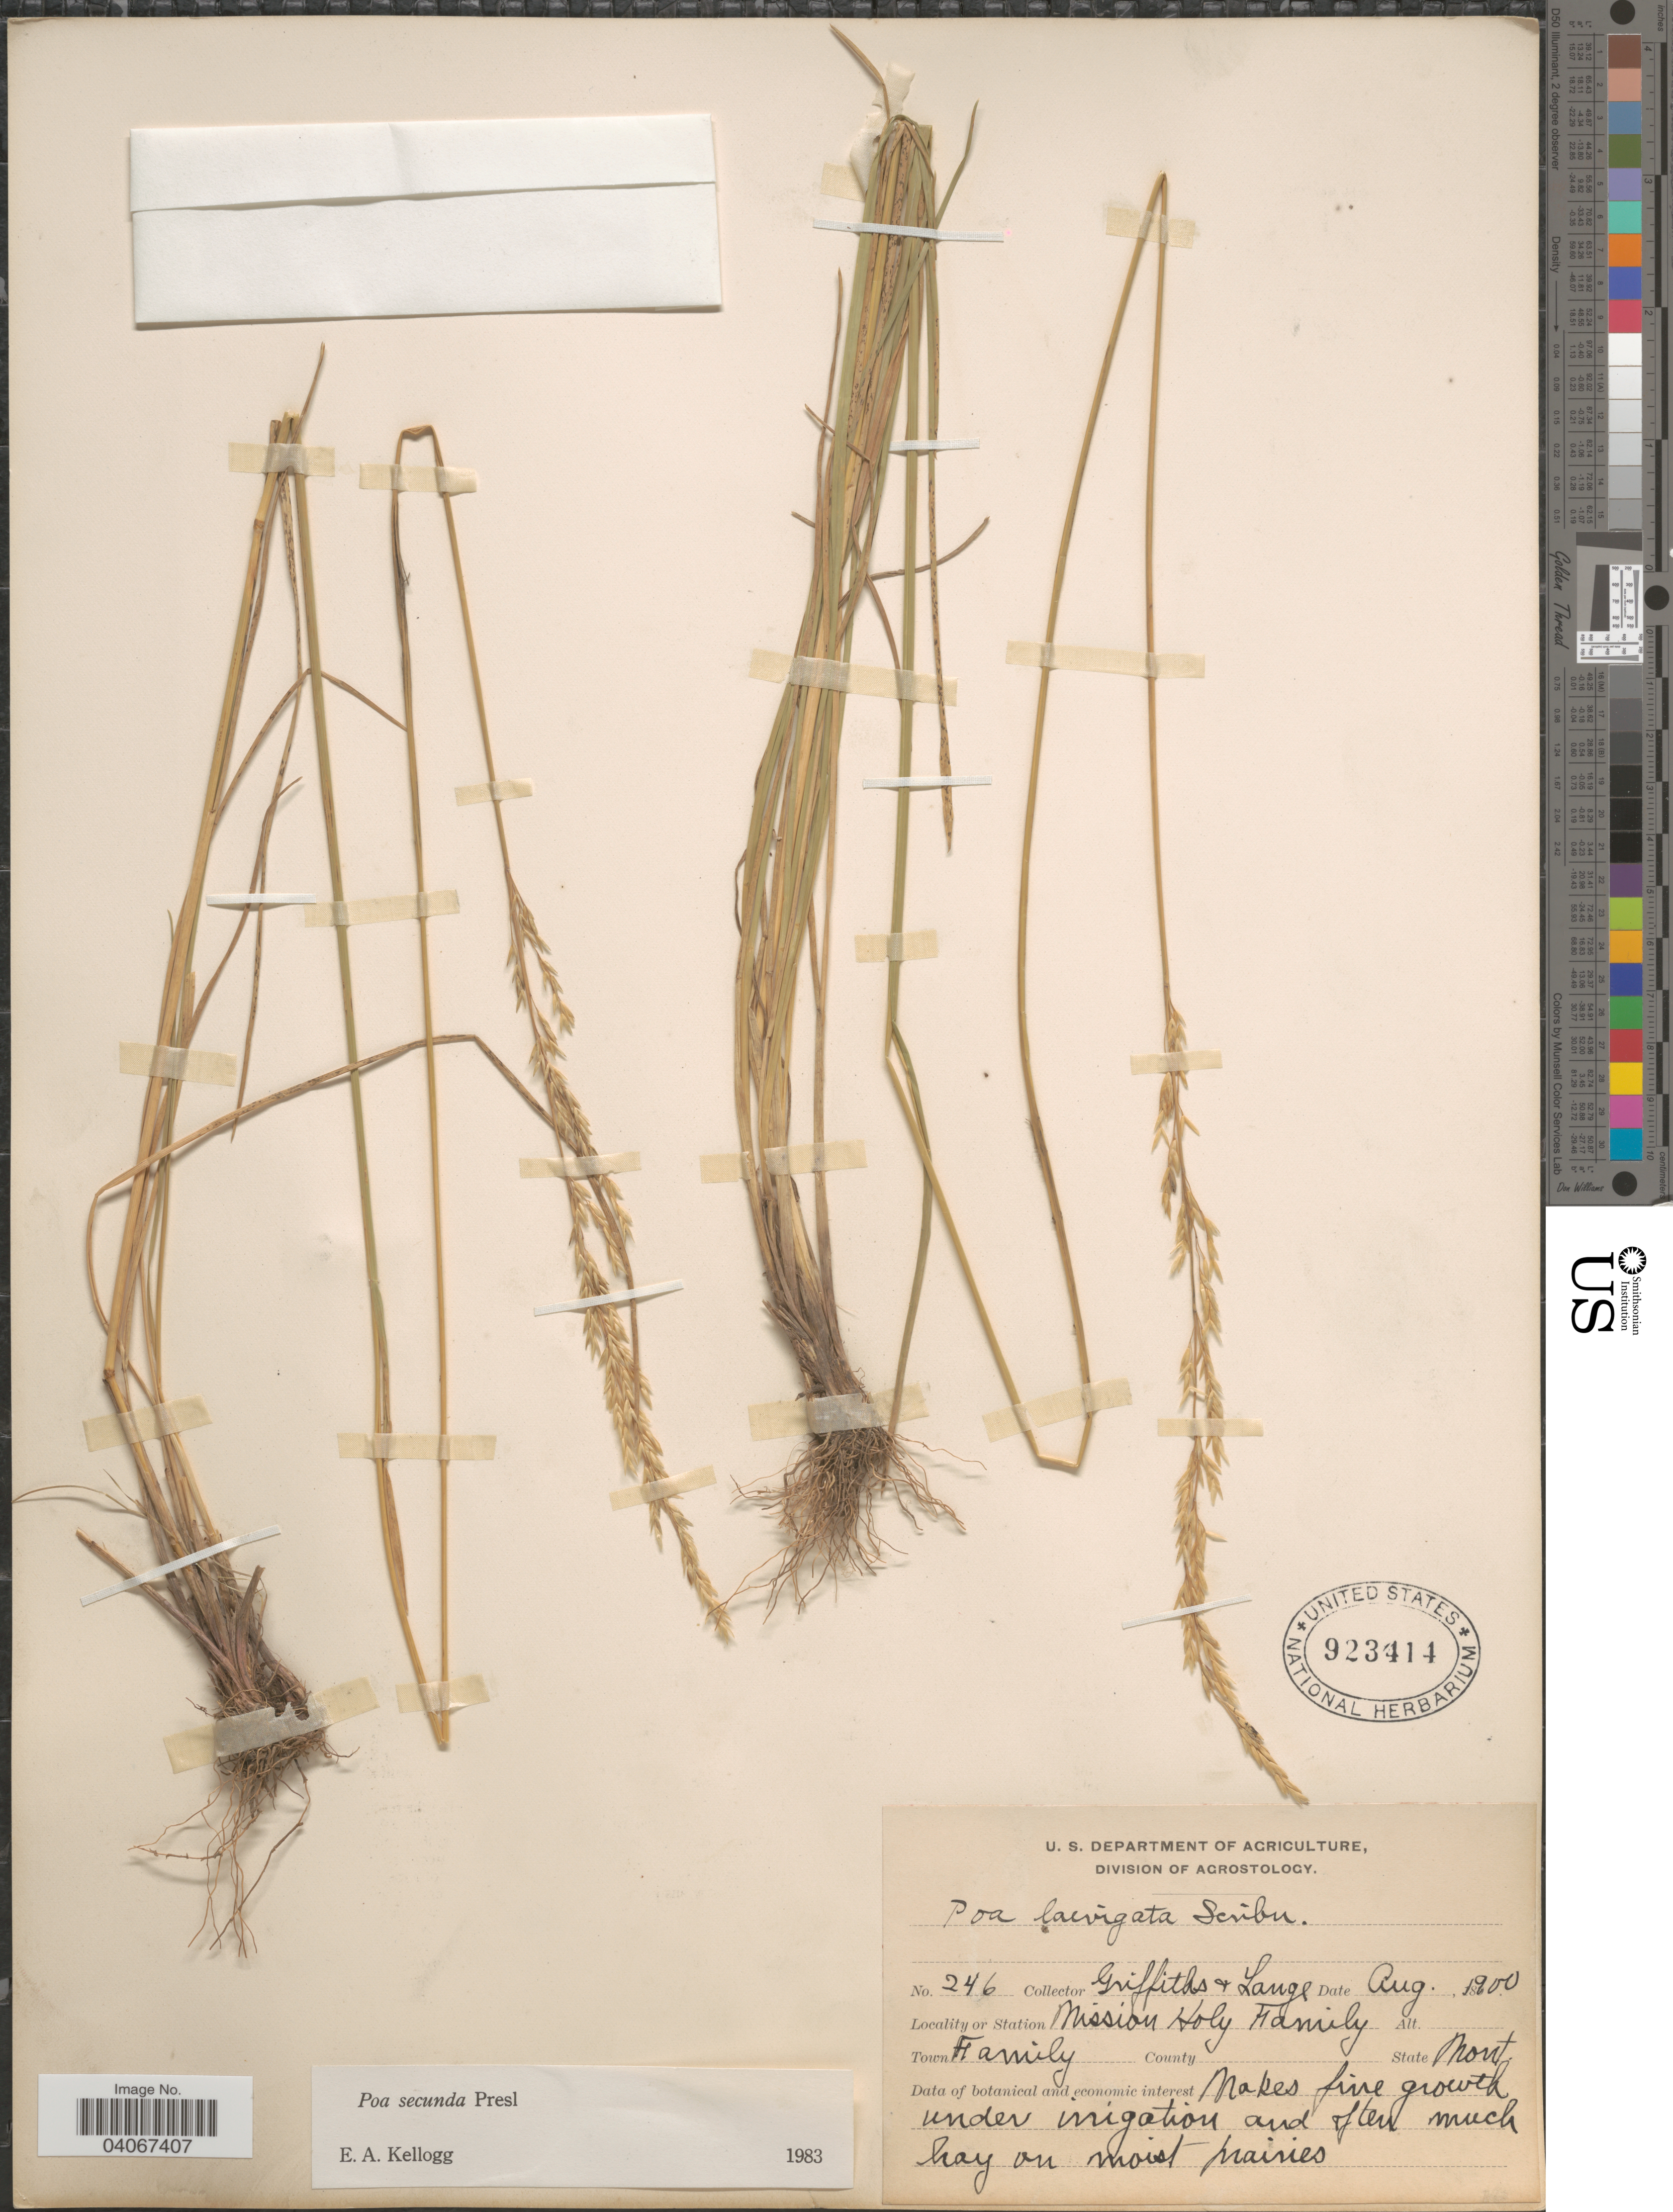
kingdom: Plantae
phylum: Tracheophyta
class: Liliopsida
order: Poales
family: Poaceae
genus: Poa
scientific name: Poa secunda subsp. secunda var. secunda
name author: J. Presl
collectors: -- Griffiths & -- Lange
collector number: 246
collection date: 1900-08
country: United States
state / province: Montana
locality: Mission Holy Family. Town Family.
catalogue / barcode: US 923414